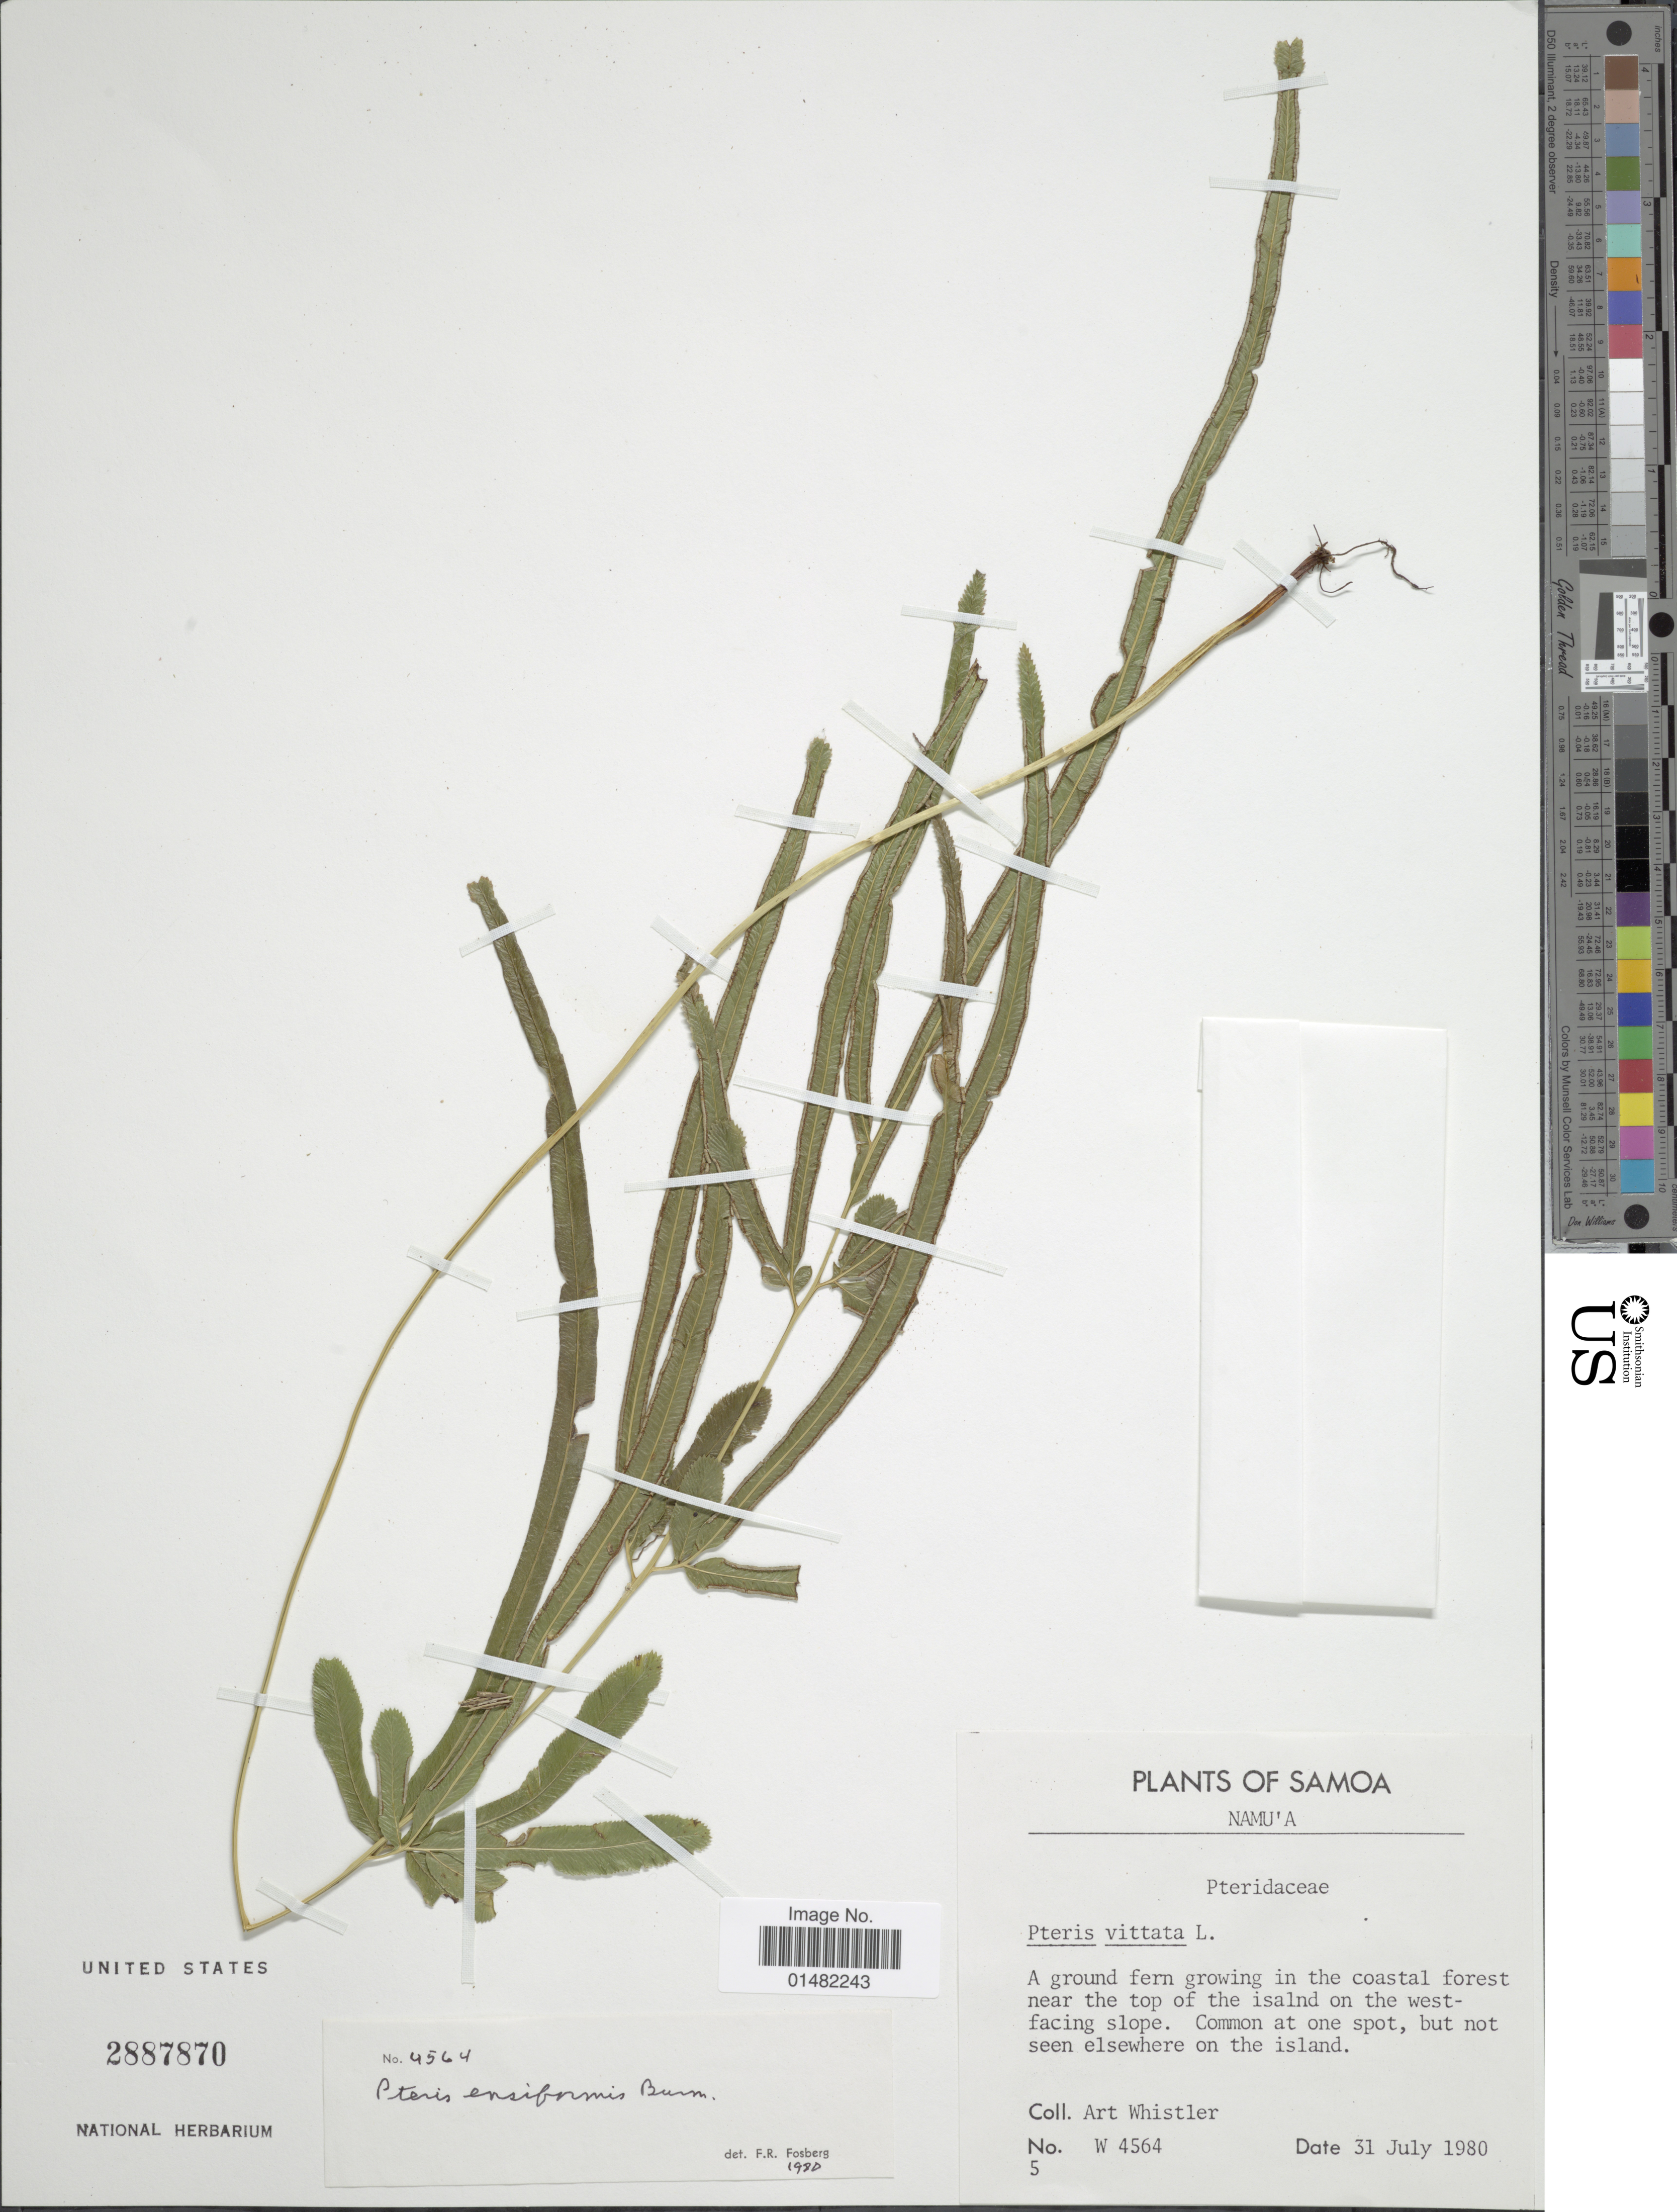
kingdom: Plantae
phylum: Tracheophyta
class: Polypodiopsida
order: Polypodiales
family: Pteridaceae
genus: Pteris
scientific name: Pteris ensiformis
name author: Burm. f.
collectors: A. Whistler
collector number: W4564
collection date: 1980-07-31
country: Samoa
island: Namu'a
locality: Namu'a, a ground fern growing in the coastal forest near the top of the island on the westfacing slope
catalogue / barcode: US 2887870